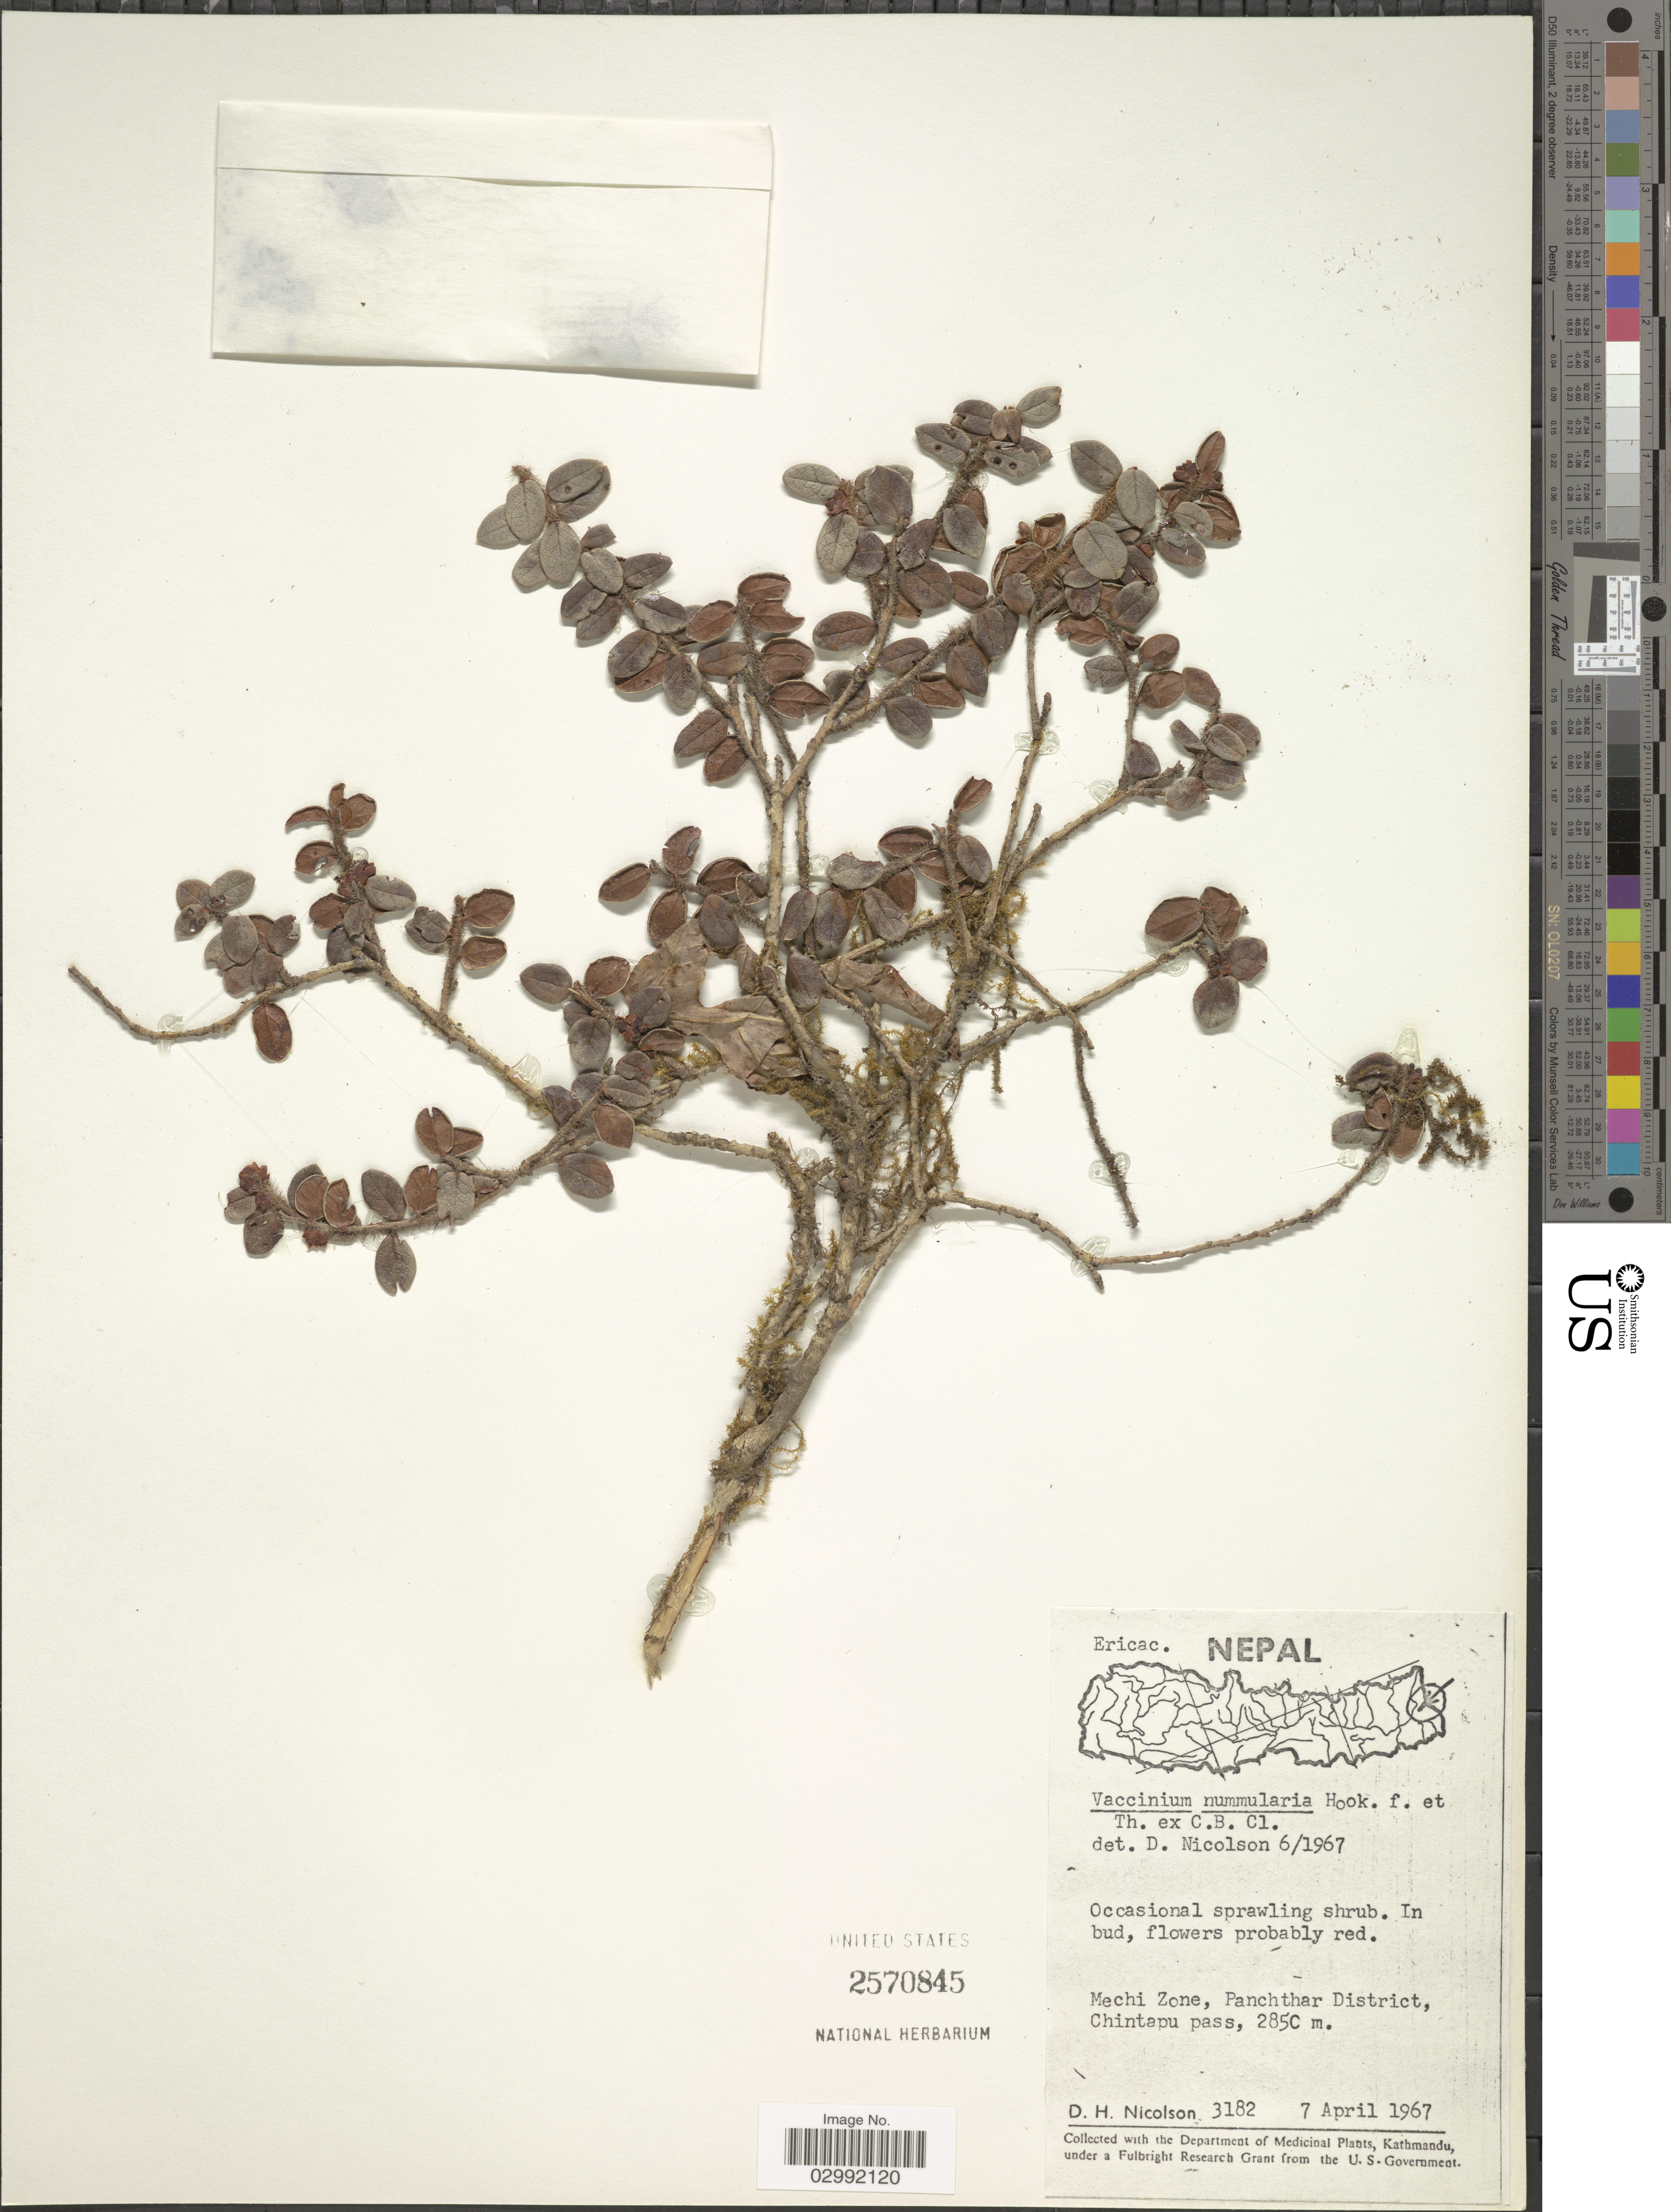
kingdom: Plantae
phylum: Tracheophyta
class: Magnoliopsida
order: Ericales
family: Ericaceae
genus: Vaccinium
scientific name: Vaccinium nummularia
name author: Hook. f. & Thomson ex C.B. Clarke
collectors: D. H. Nicolson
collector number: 3182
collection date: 1967-04-07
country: Nepal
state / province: Mechi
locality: Mechi Zone, Panchthar District, Chintapu pass.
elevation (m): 2850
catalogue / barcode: US 2570845